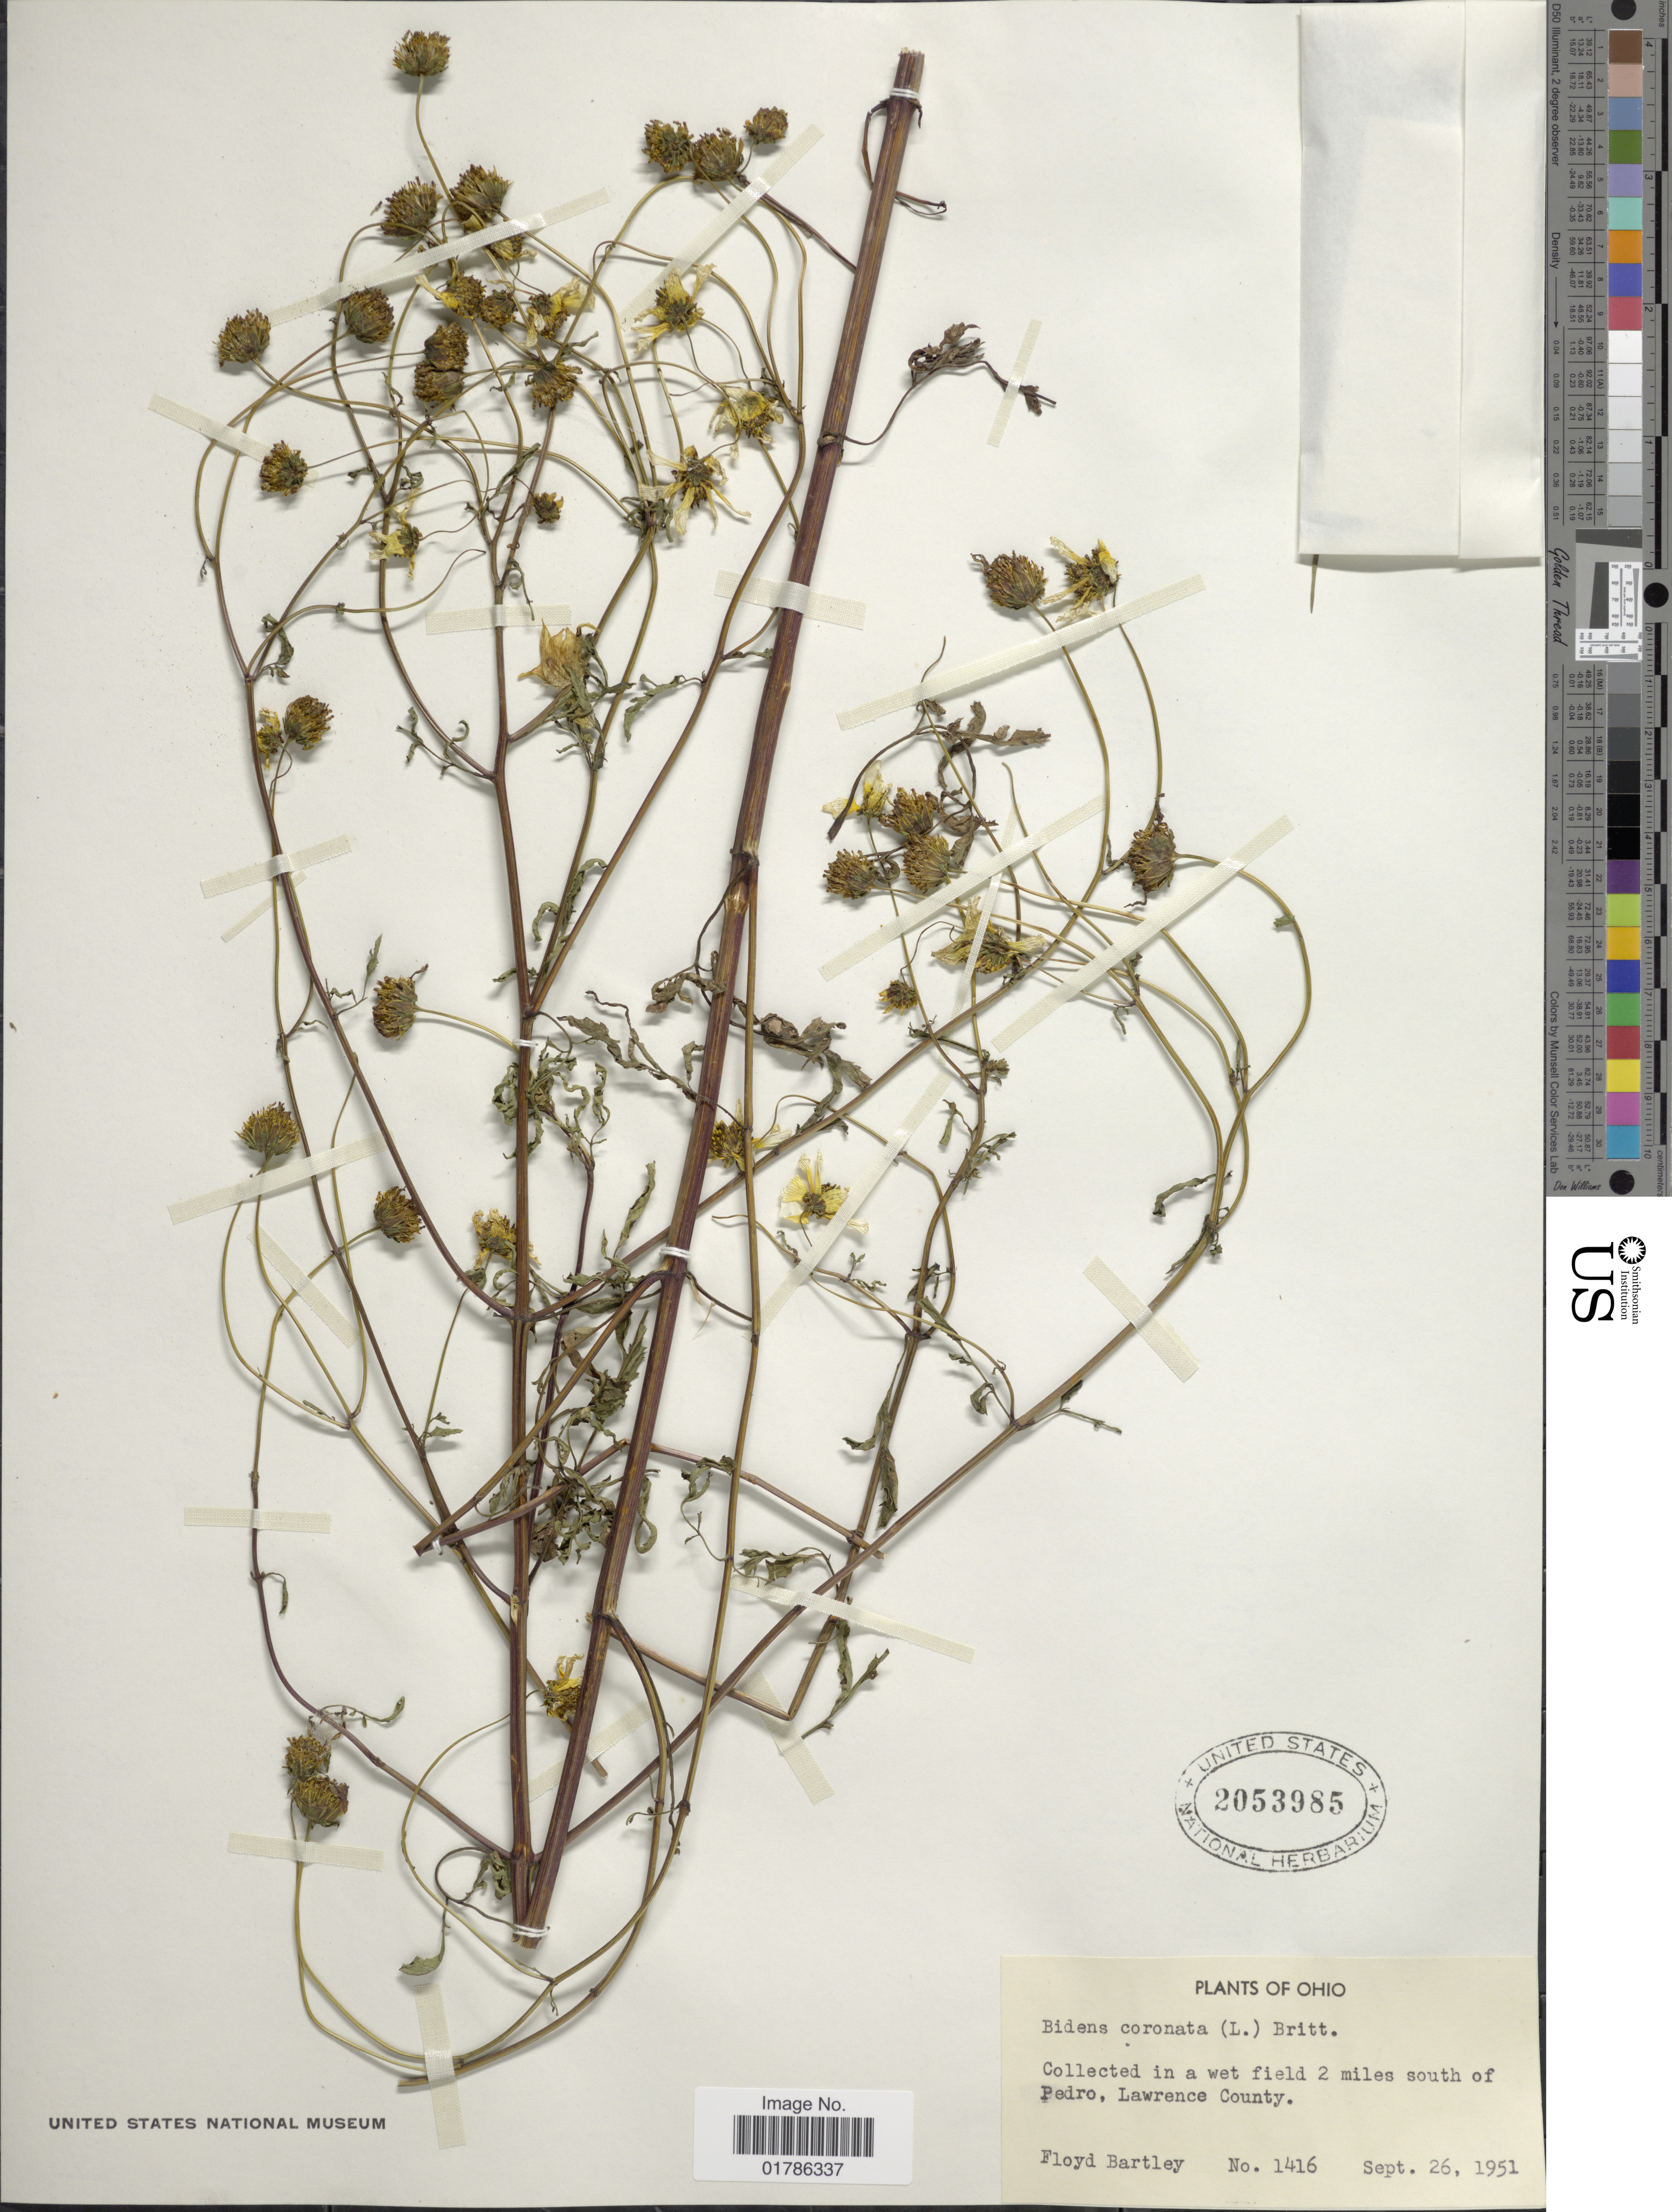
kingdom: Plantae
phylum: Tracheophyta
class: Magnoliopsida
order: Asterales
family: Asteraceae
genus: Bidens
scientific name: Bidens coronata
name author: (L.) Britton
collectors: F. Bartley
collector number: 1416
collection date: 1951-09-26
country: United States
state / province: Ohio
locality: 2 miles south of Pedro, Lawrence County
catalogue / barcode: US 2053985